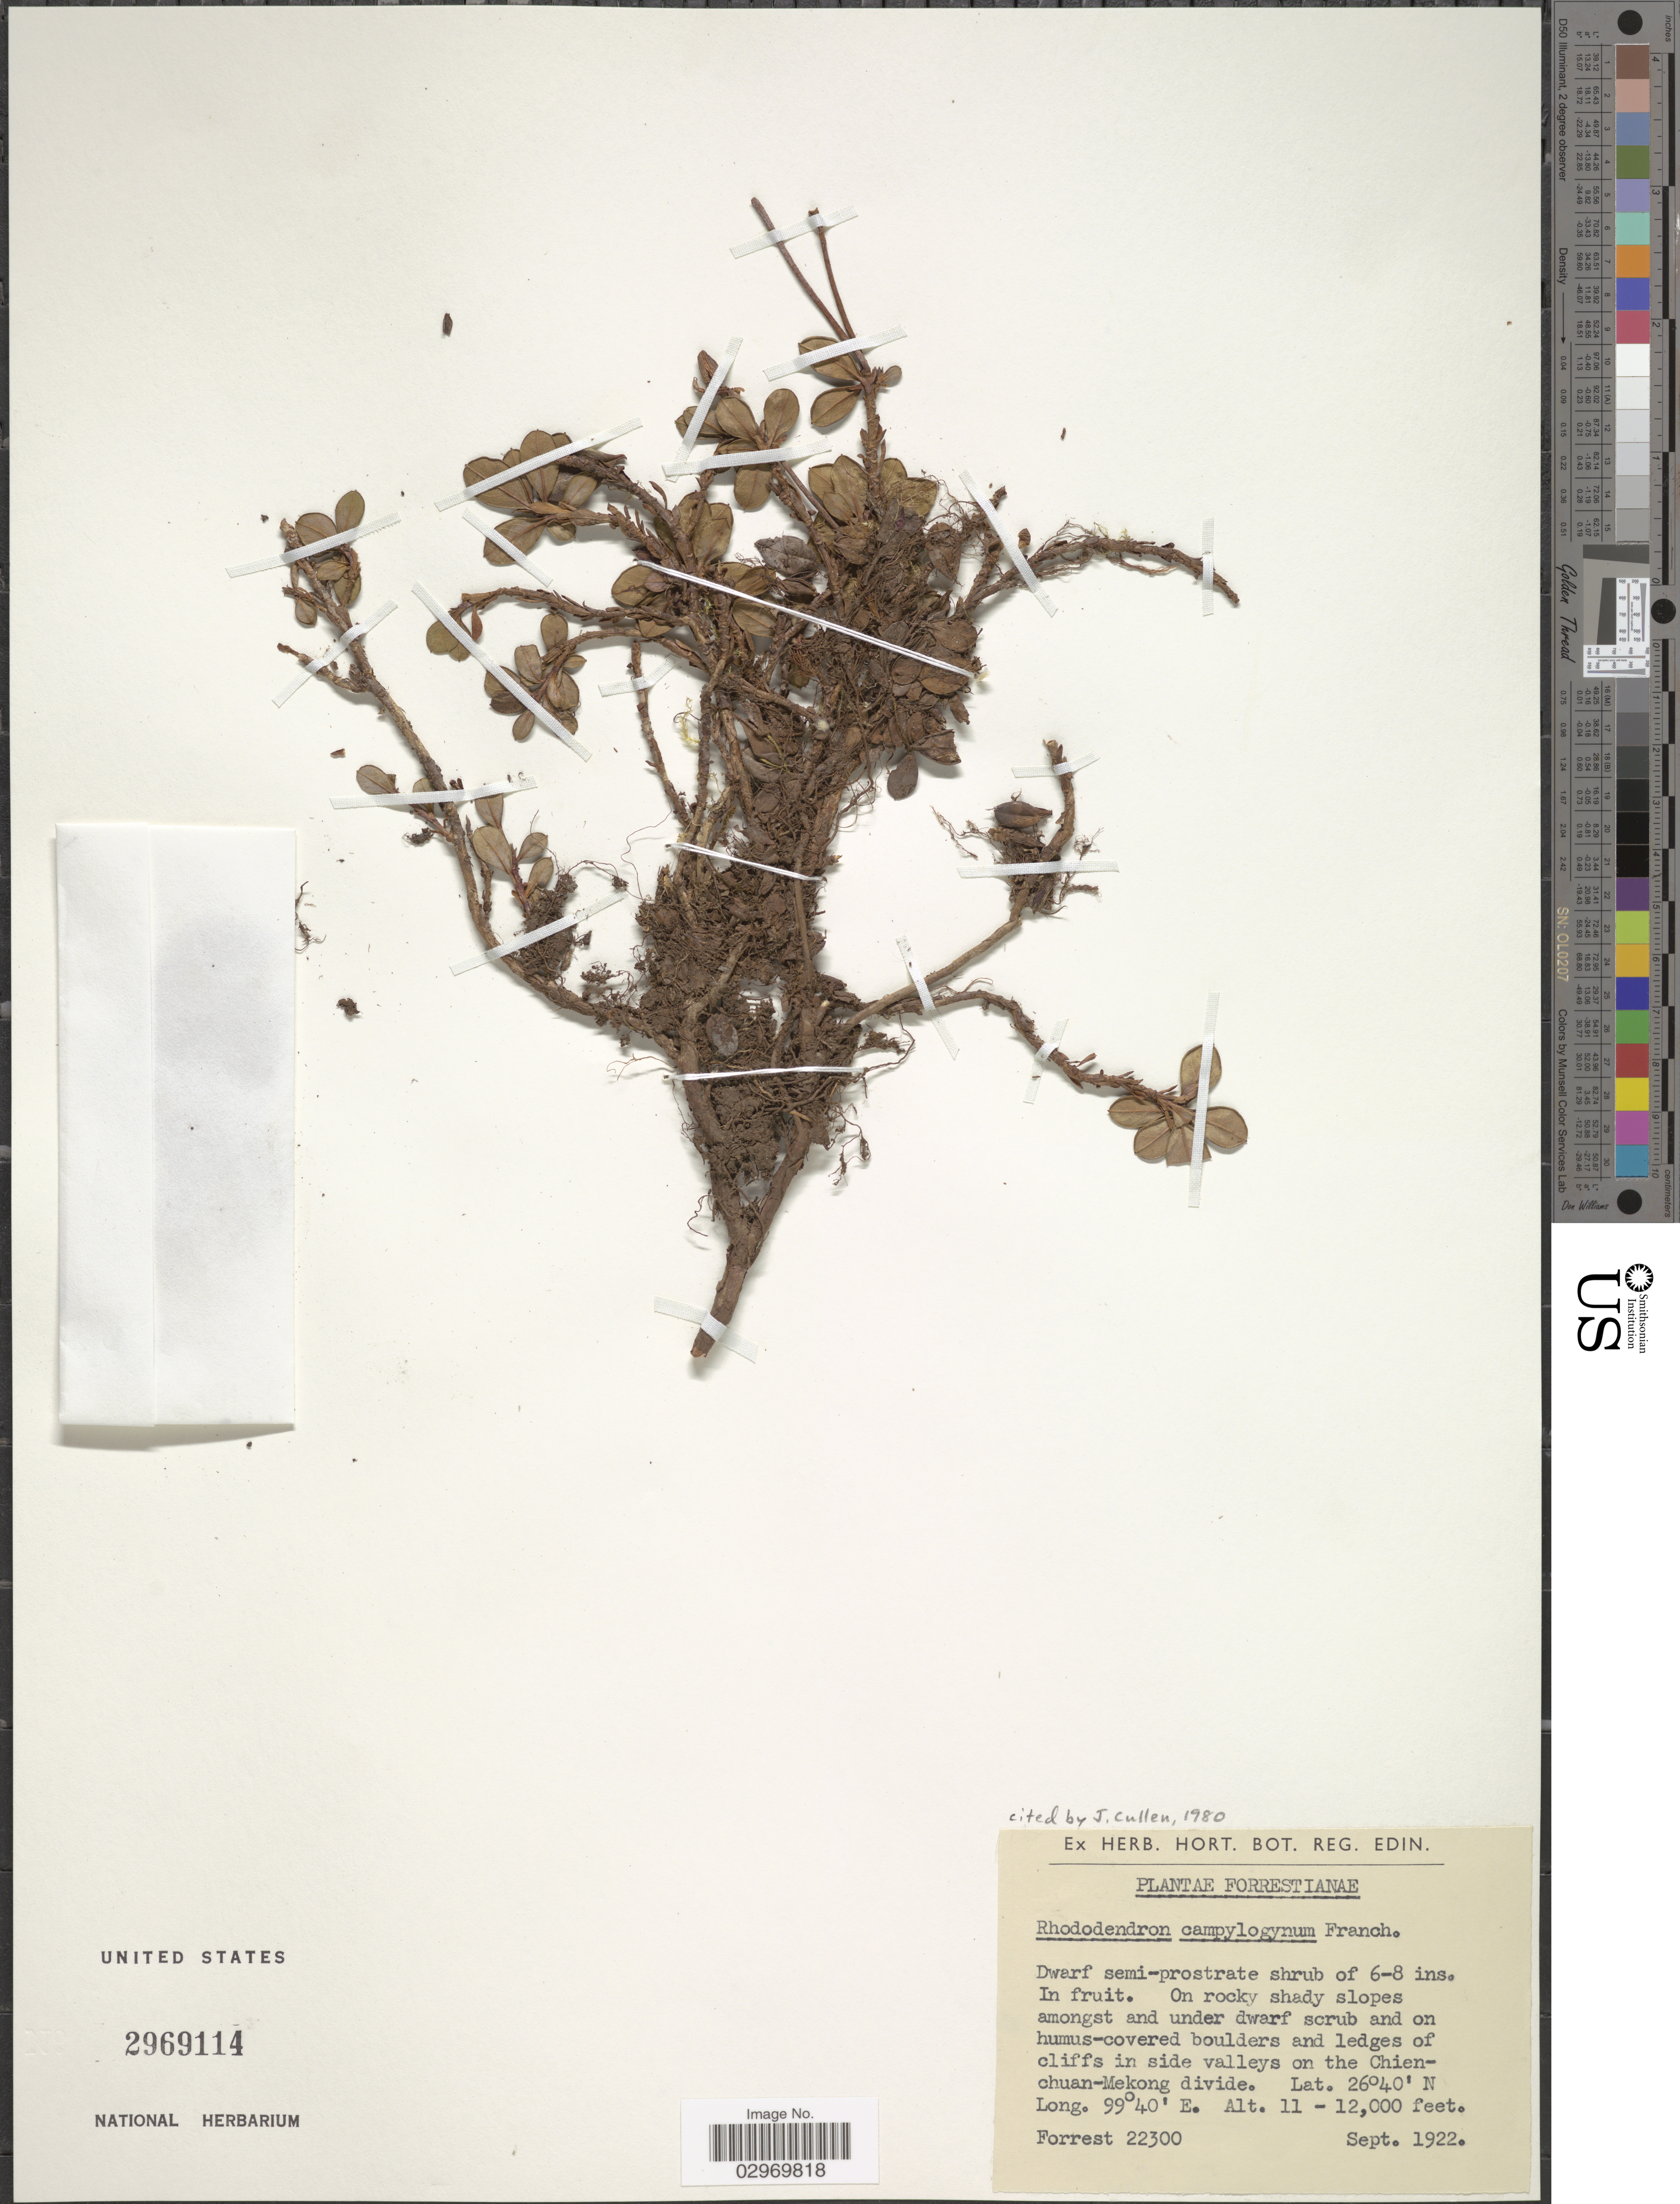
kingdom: Plantae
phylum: Tracheophyta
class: Magnoliopsida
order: Ericales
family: Ericaceae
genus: Rhododendron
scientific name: Rhododendron campylogynum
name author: Franch.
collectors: -. Forrest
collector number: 22300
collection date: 1922-09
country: China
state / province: Yunnan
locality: In side valleys on the Chien-chuan-Mekong divide.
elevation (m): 3353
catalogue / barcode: US 2969114